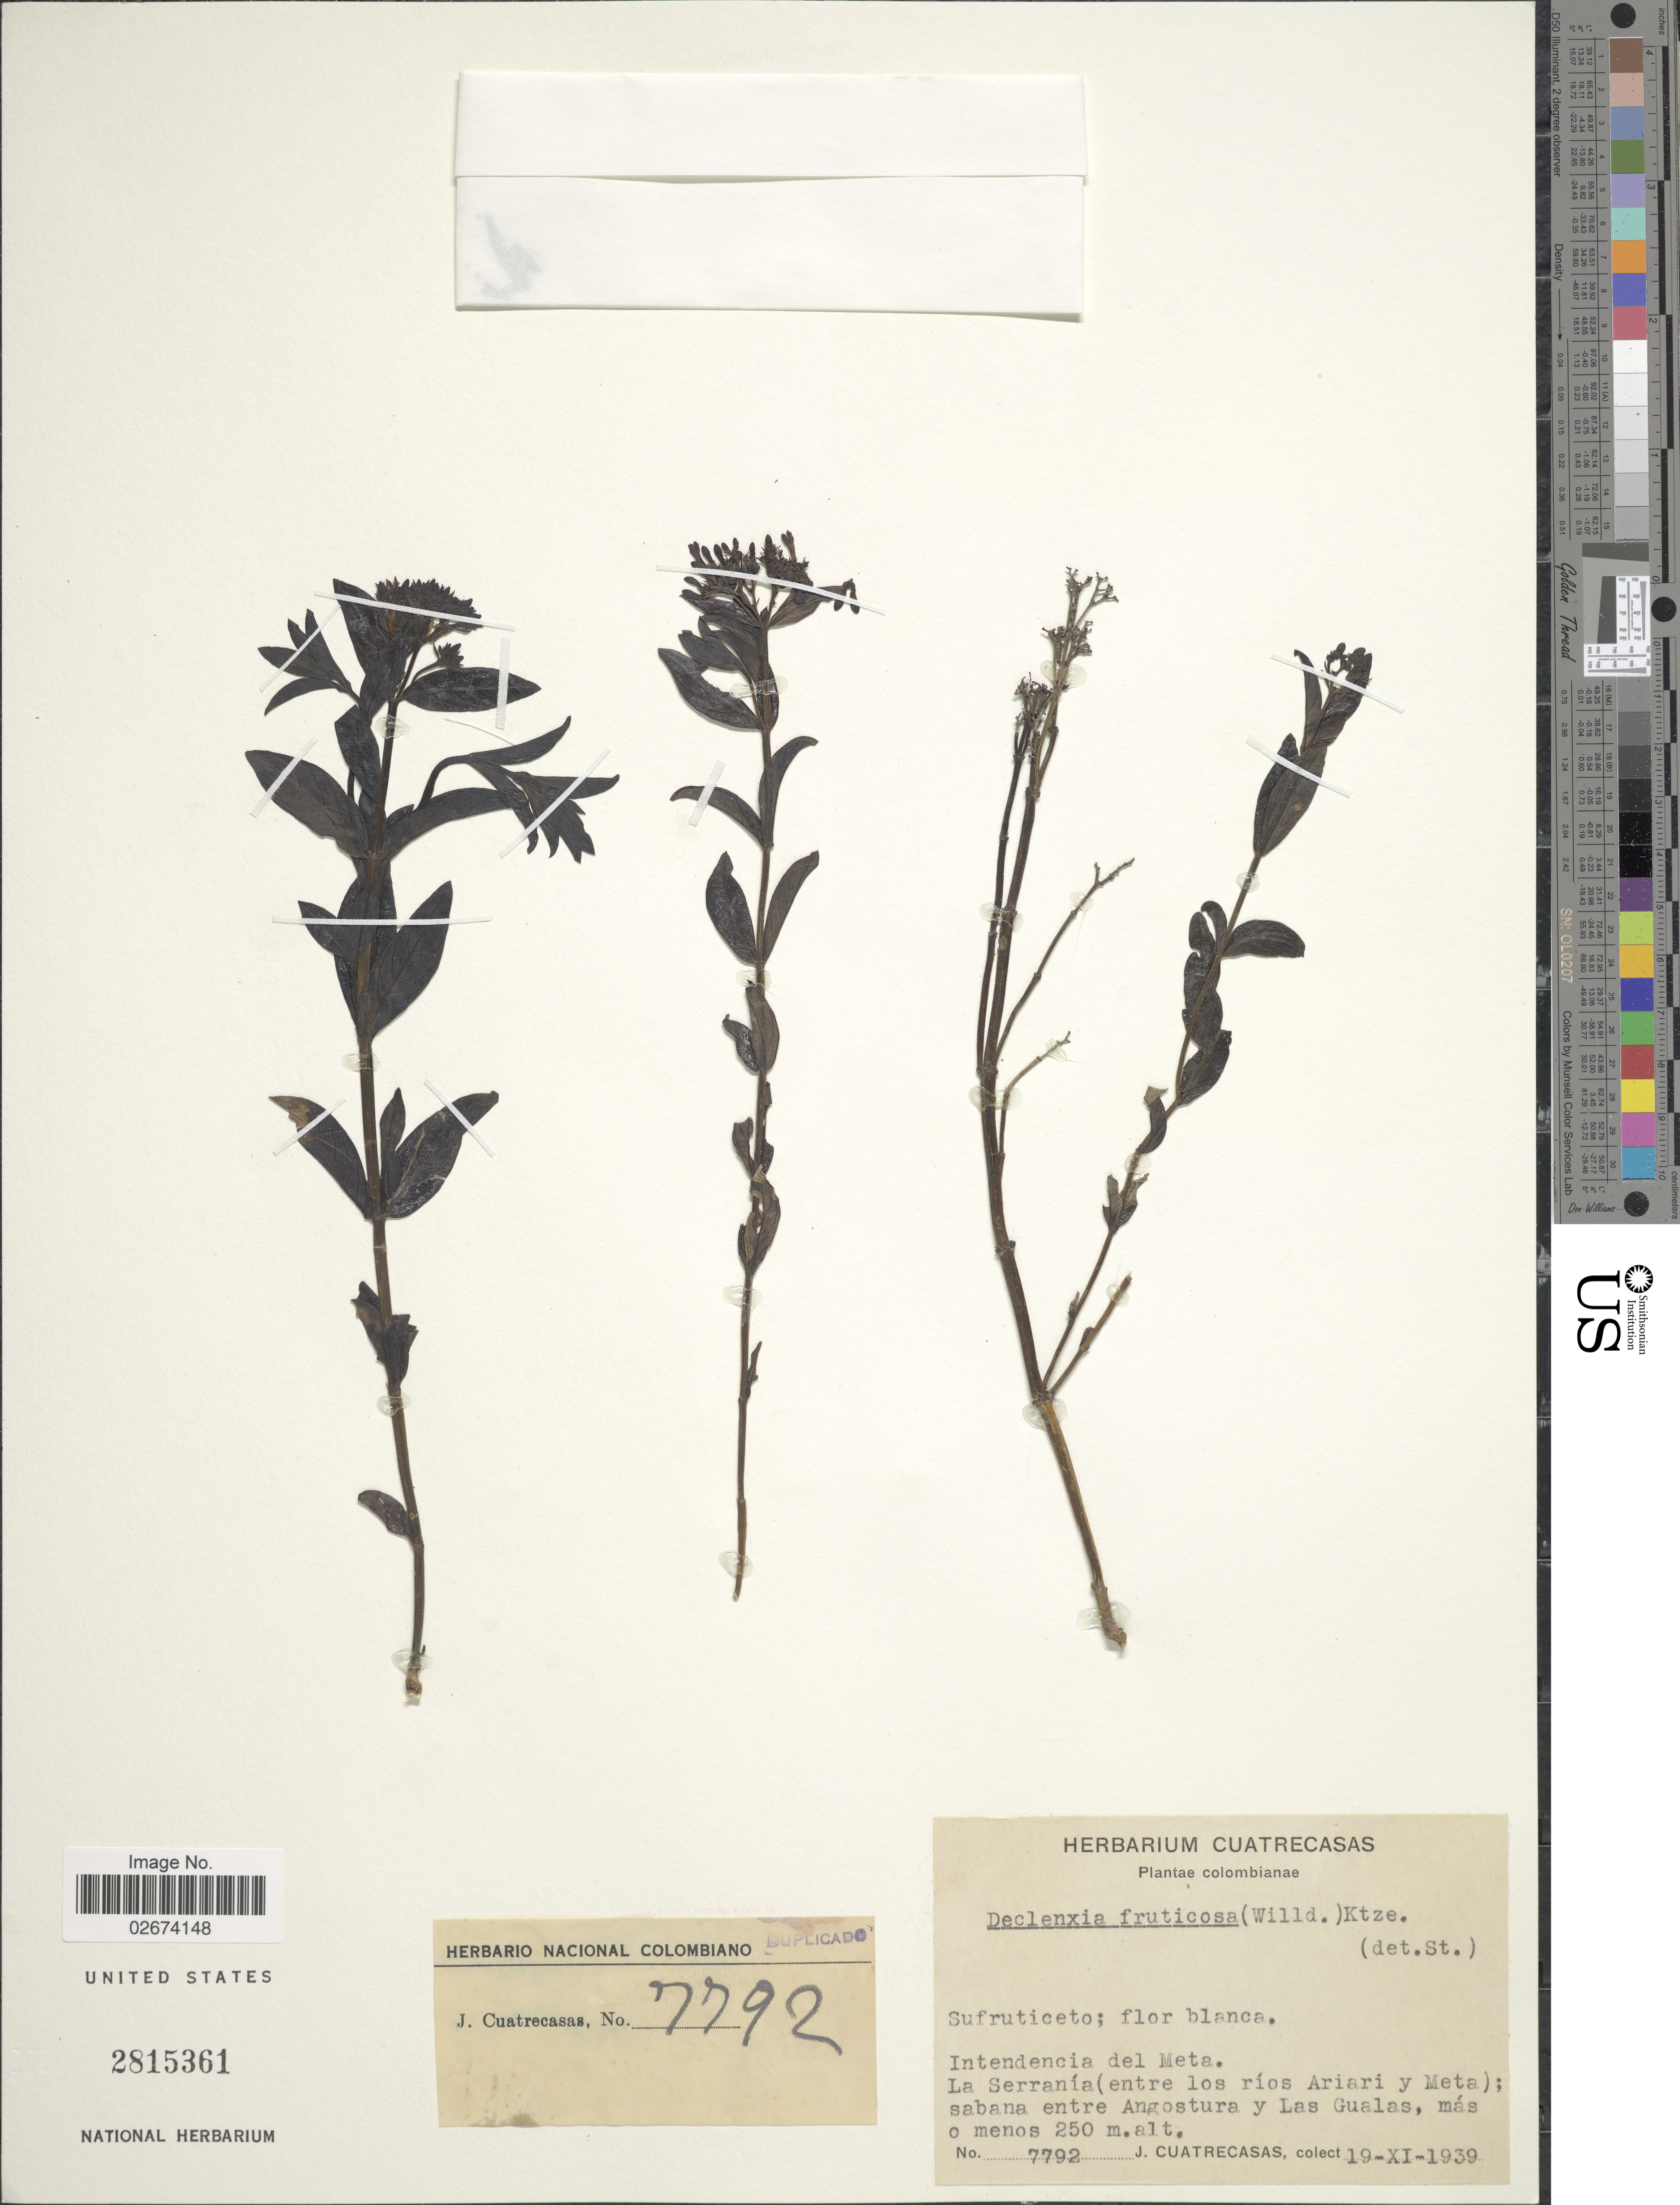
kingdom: Plantae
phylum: Tracheophyta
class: Magnoliopsida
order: Gentianales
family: Rubiaceae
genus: Declieuxia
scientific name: Declieuxia fruticosa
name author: (Willd. ex Roem. & Schult.) Kuntze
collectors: J. Cuatrecasas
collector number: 7792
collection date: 1939-11-19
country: Colombia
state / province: Meta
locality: Intendencia del Meta, La Serranía (entre los ríos Ariari y Meta); sabana entre Angostura y Las Gualas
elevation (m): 250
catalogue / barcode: US 2815361